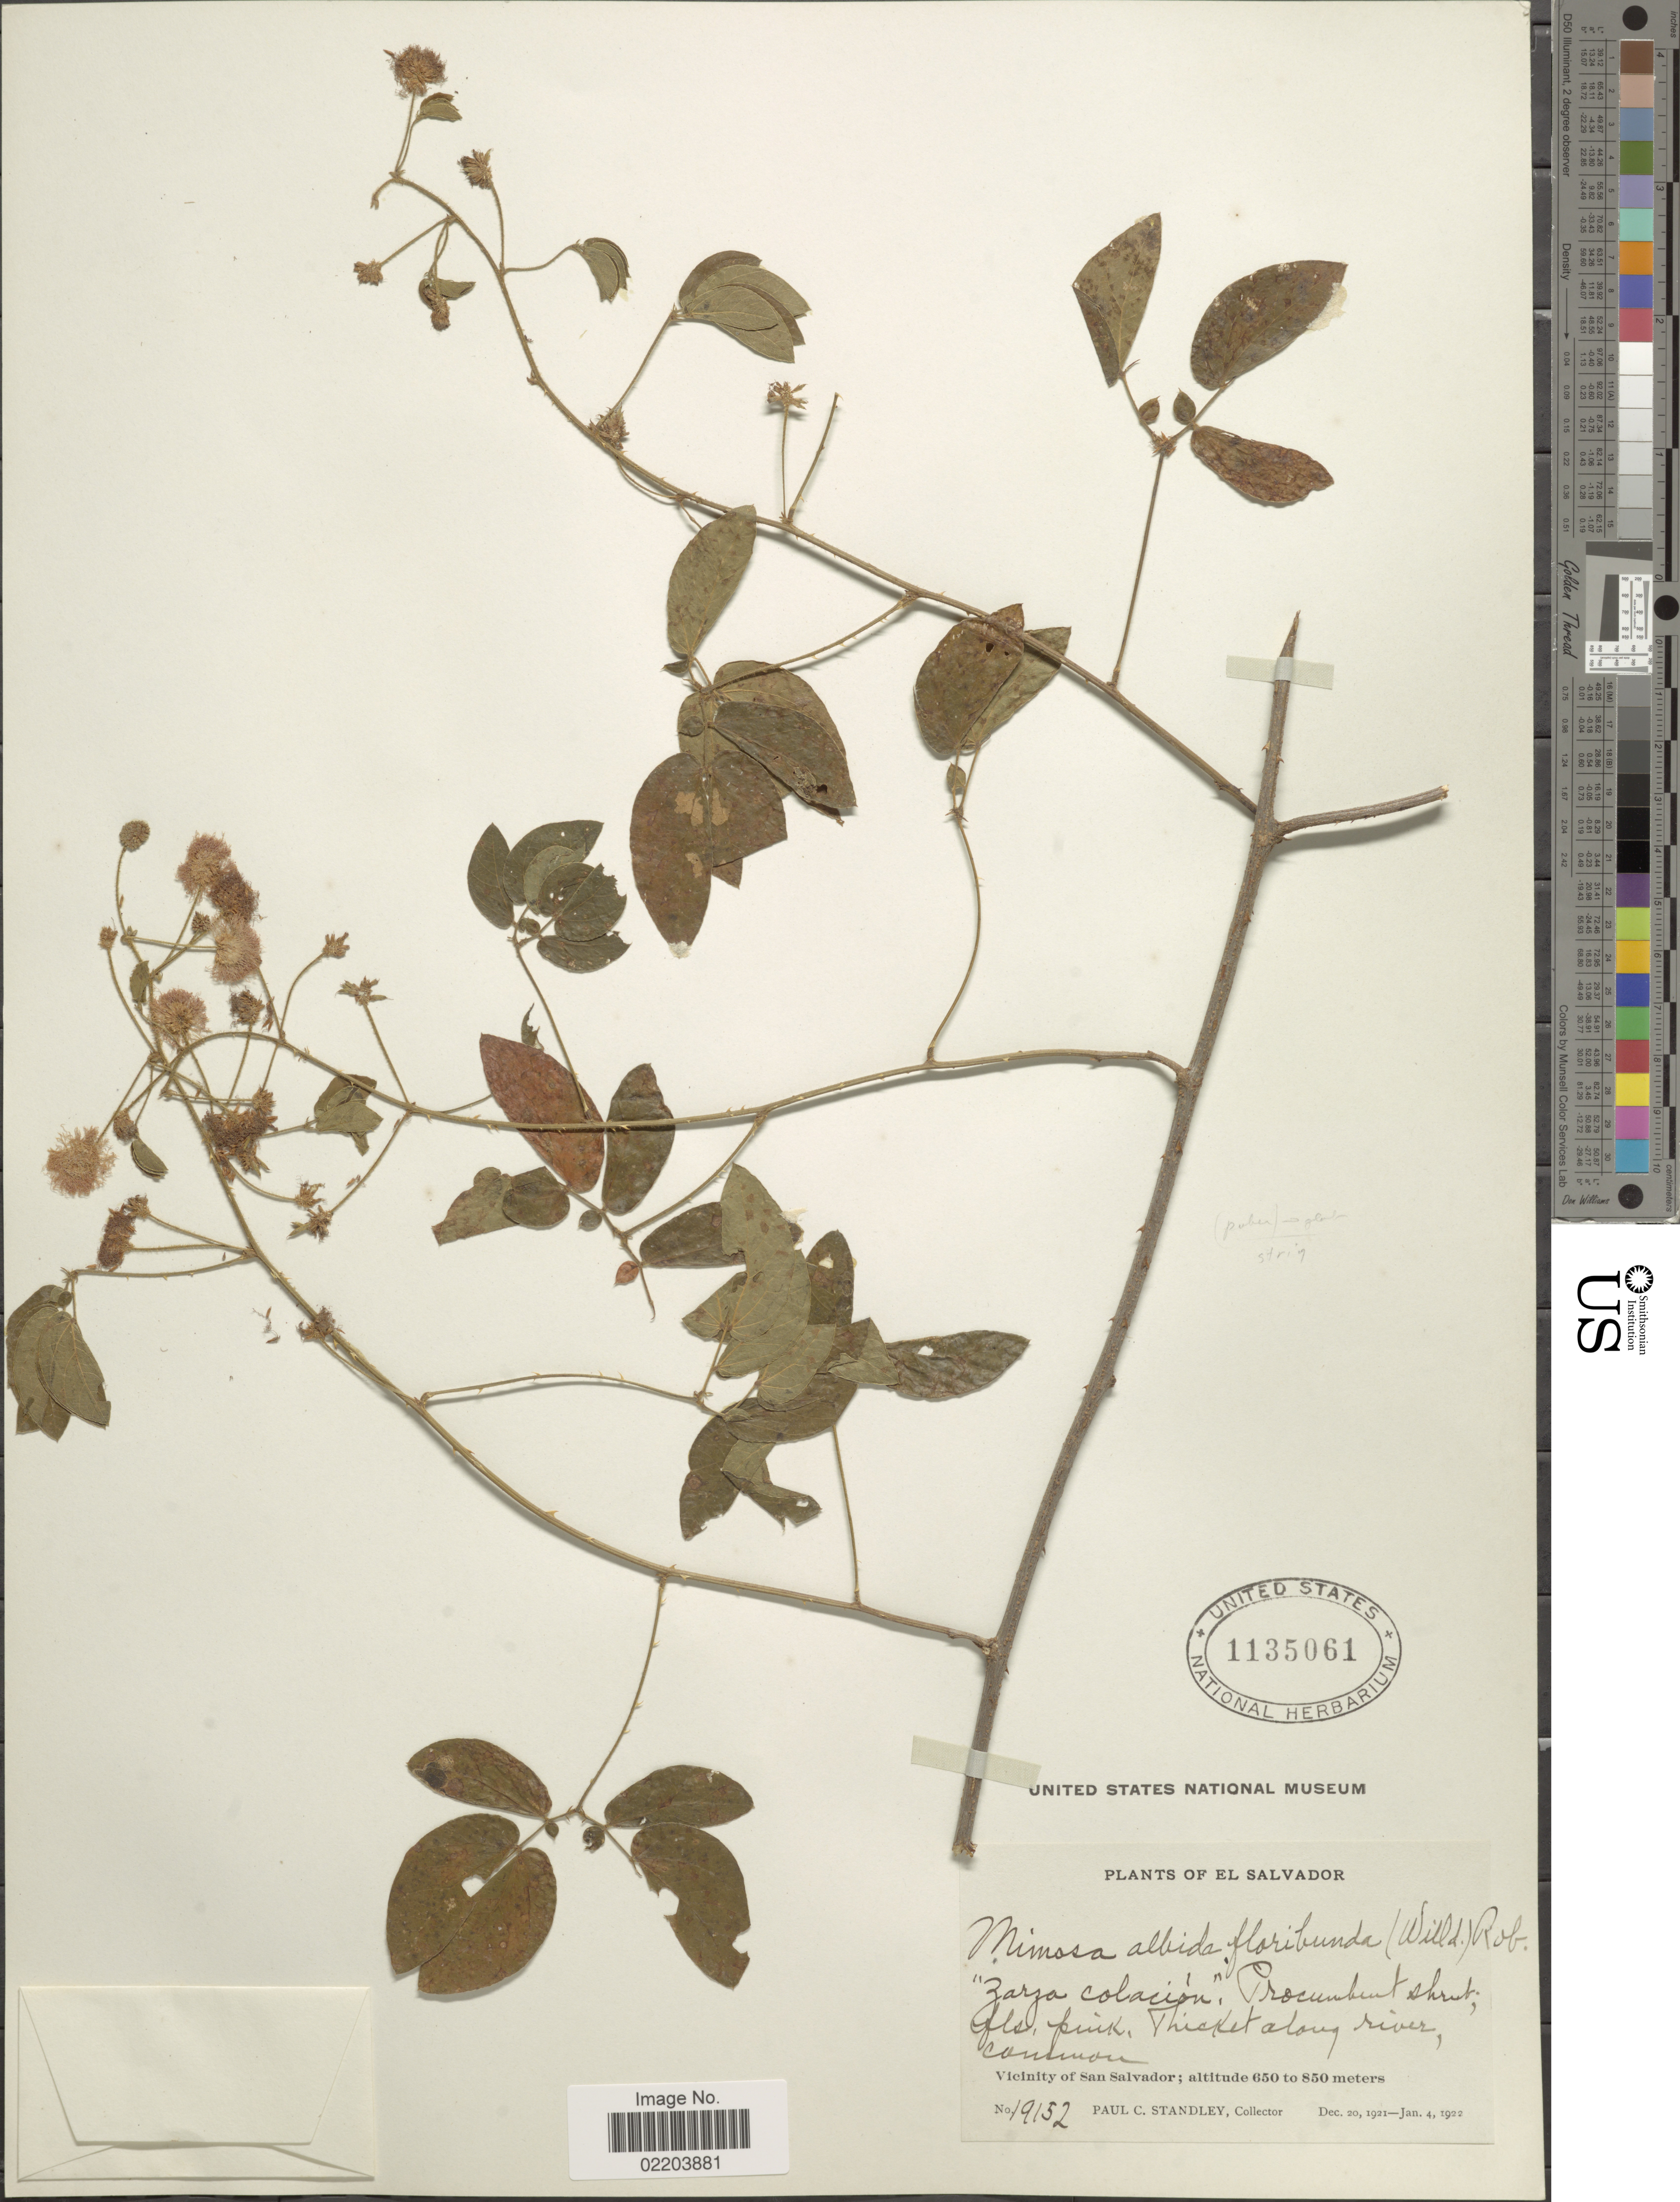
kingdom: Plantae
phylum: Tracheophyta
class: Magnoliopsida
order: Fabales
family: Fabaceae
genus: Mimosa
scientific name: Mimosa albida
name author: Humb. & Bonpl. ex Willd.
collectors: P. C. Standley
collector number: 19152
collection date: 1921-12-20/1922-01-04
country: El Salvador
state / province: San Salvador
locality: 'Zarza colación', Thicket along river, common Vicinity of San Salvador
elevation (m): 650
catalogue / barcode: US 1135061